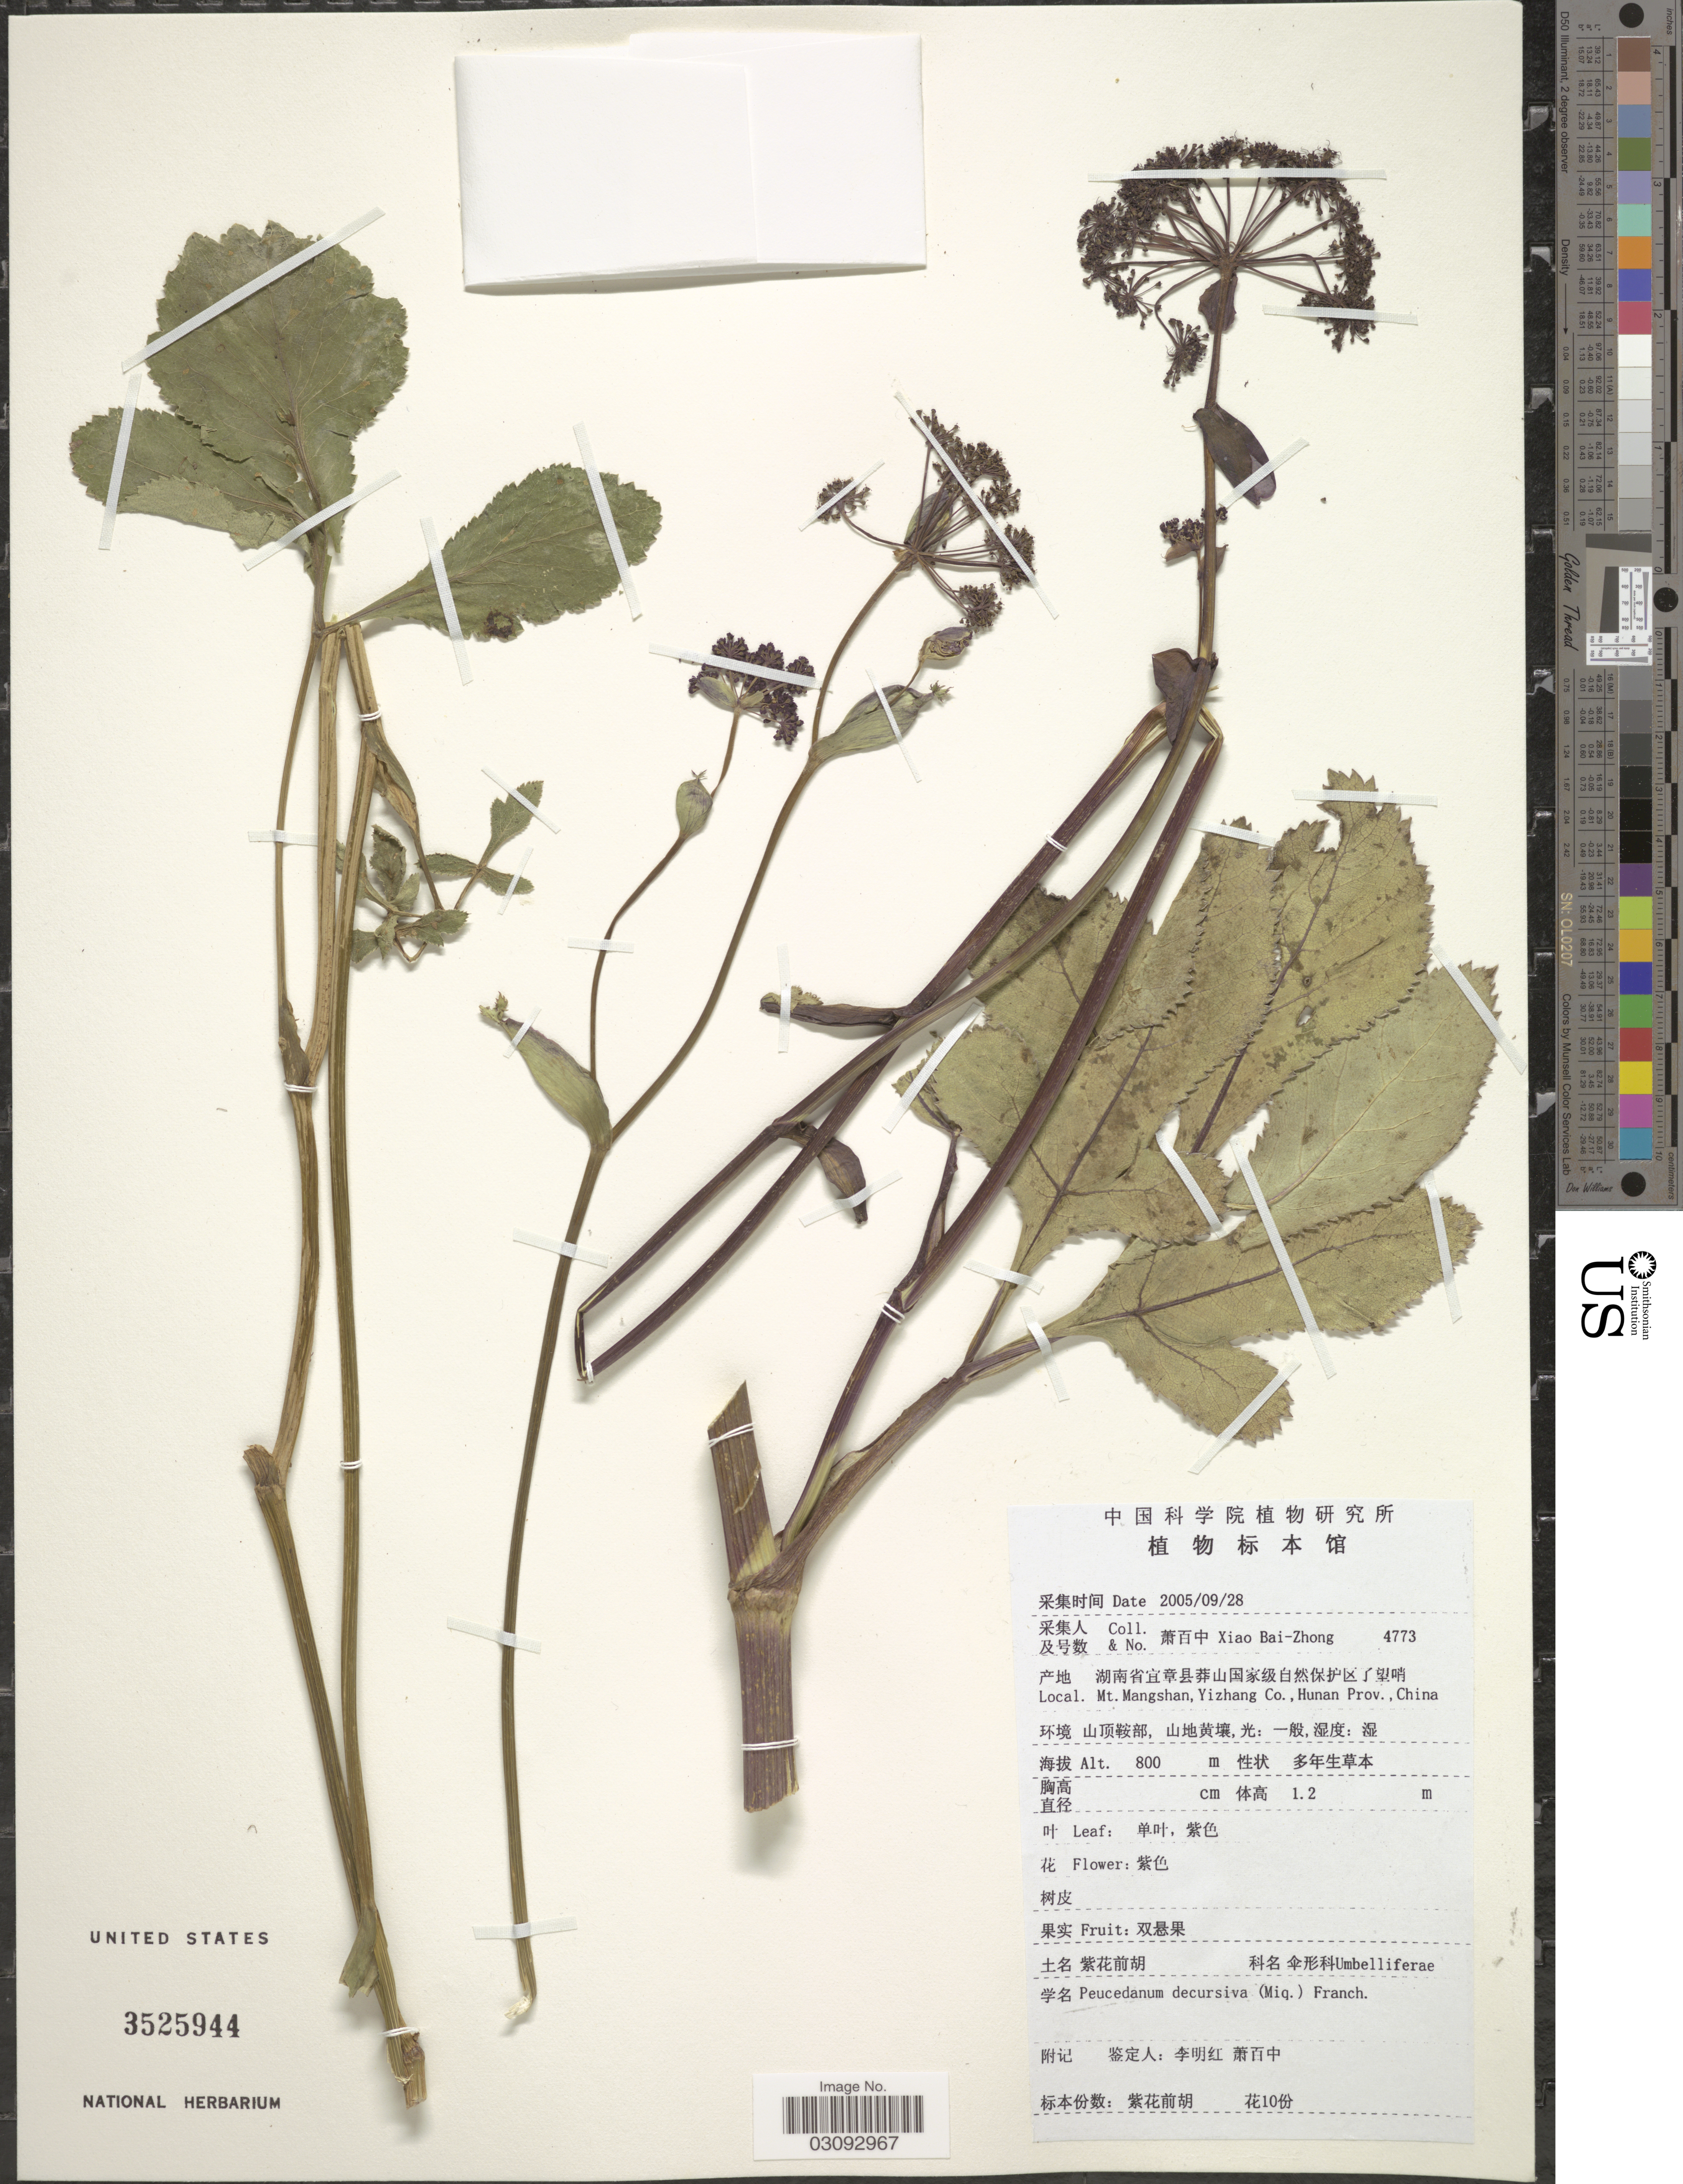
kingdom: Plantae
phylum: Tracheophyta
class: Magnoliopsida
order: Apiales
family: Apiaceae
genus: Peucedanum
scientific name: Peucedanum decursivum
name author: (Miq.) Maxim.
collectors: B. Z. Xiao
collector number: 4773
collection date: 2005-09-28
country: China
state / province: Hunan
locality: Mt. Mangshan, Yizhang Co., Hunan Prov.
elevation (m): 800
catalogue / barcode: US 3525944